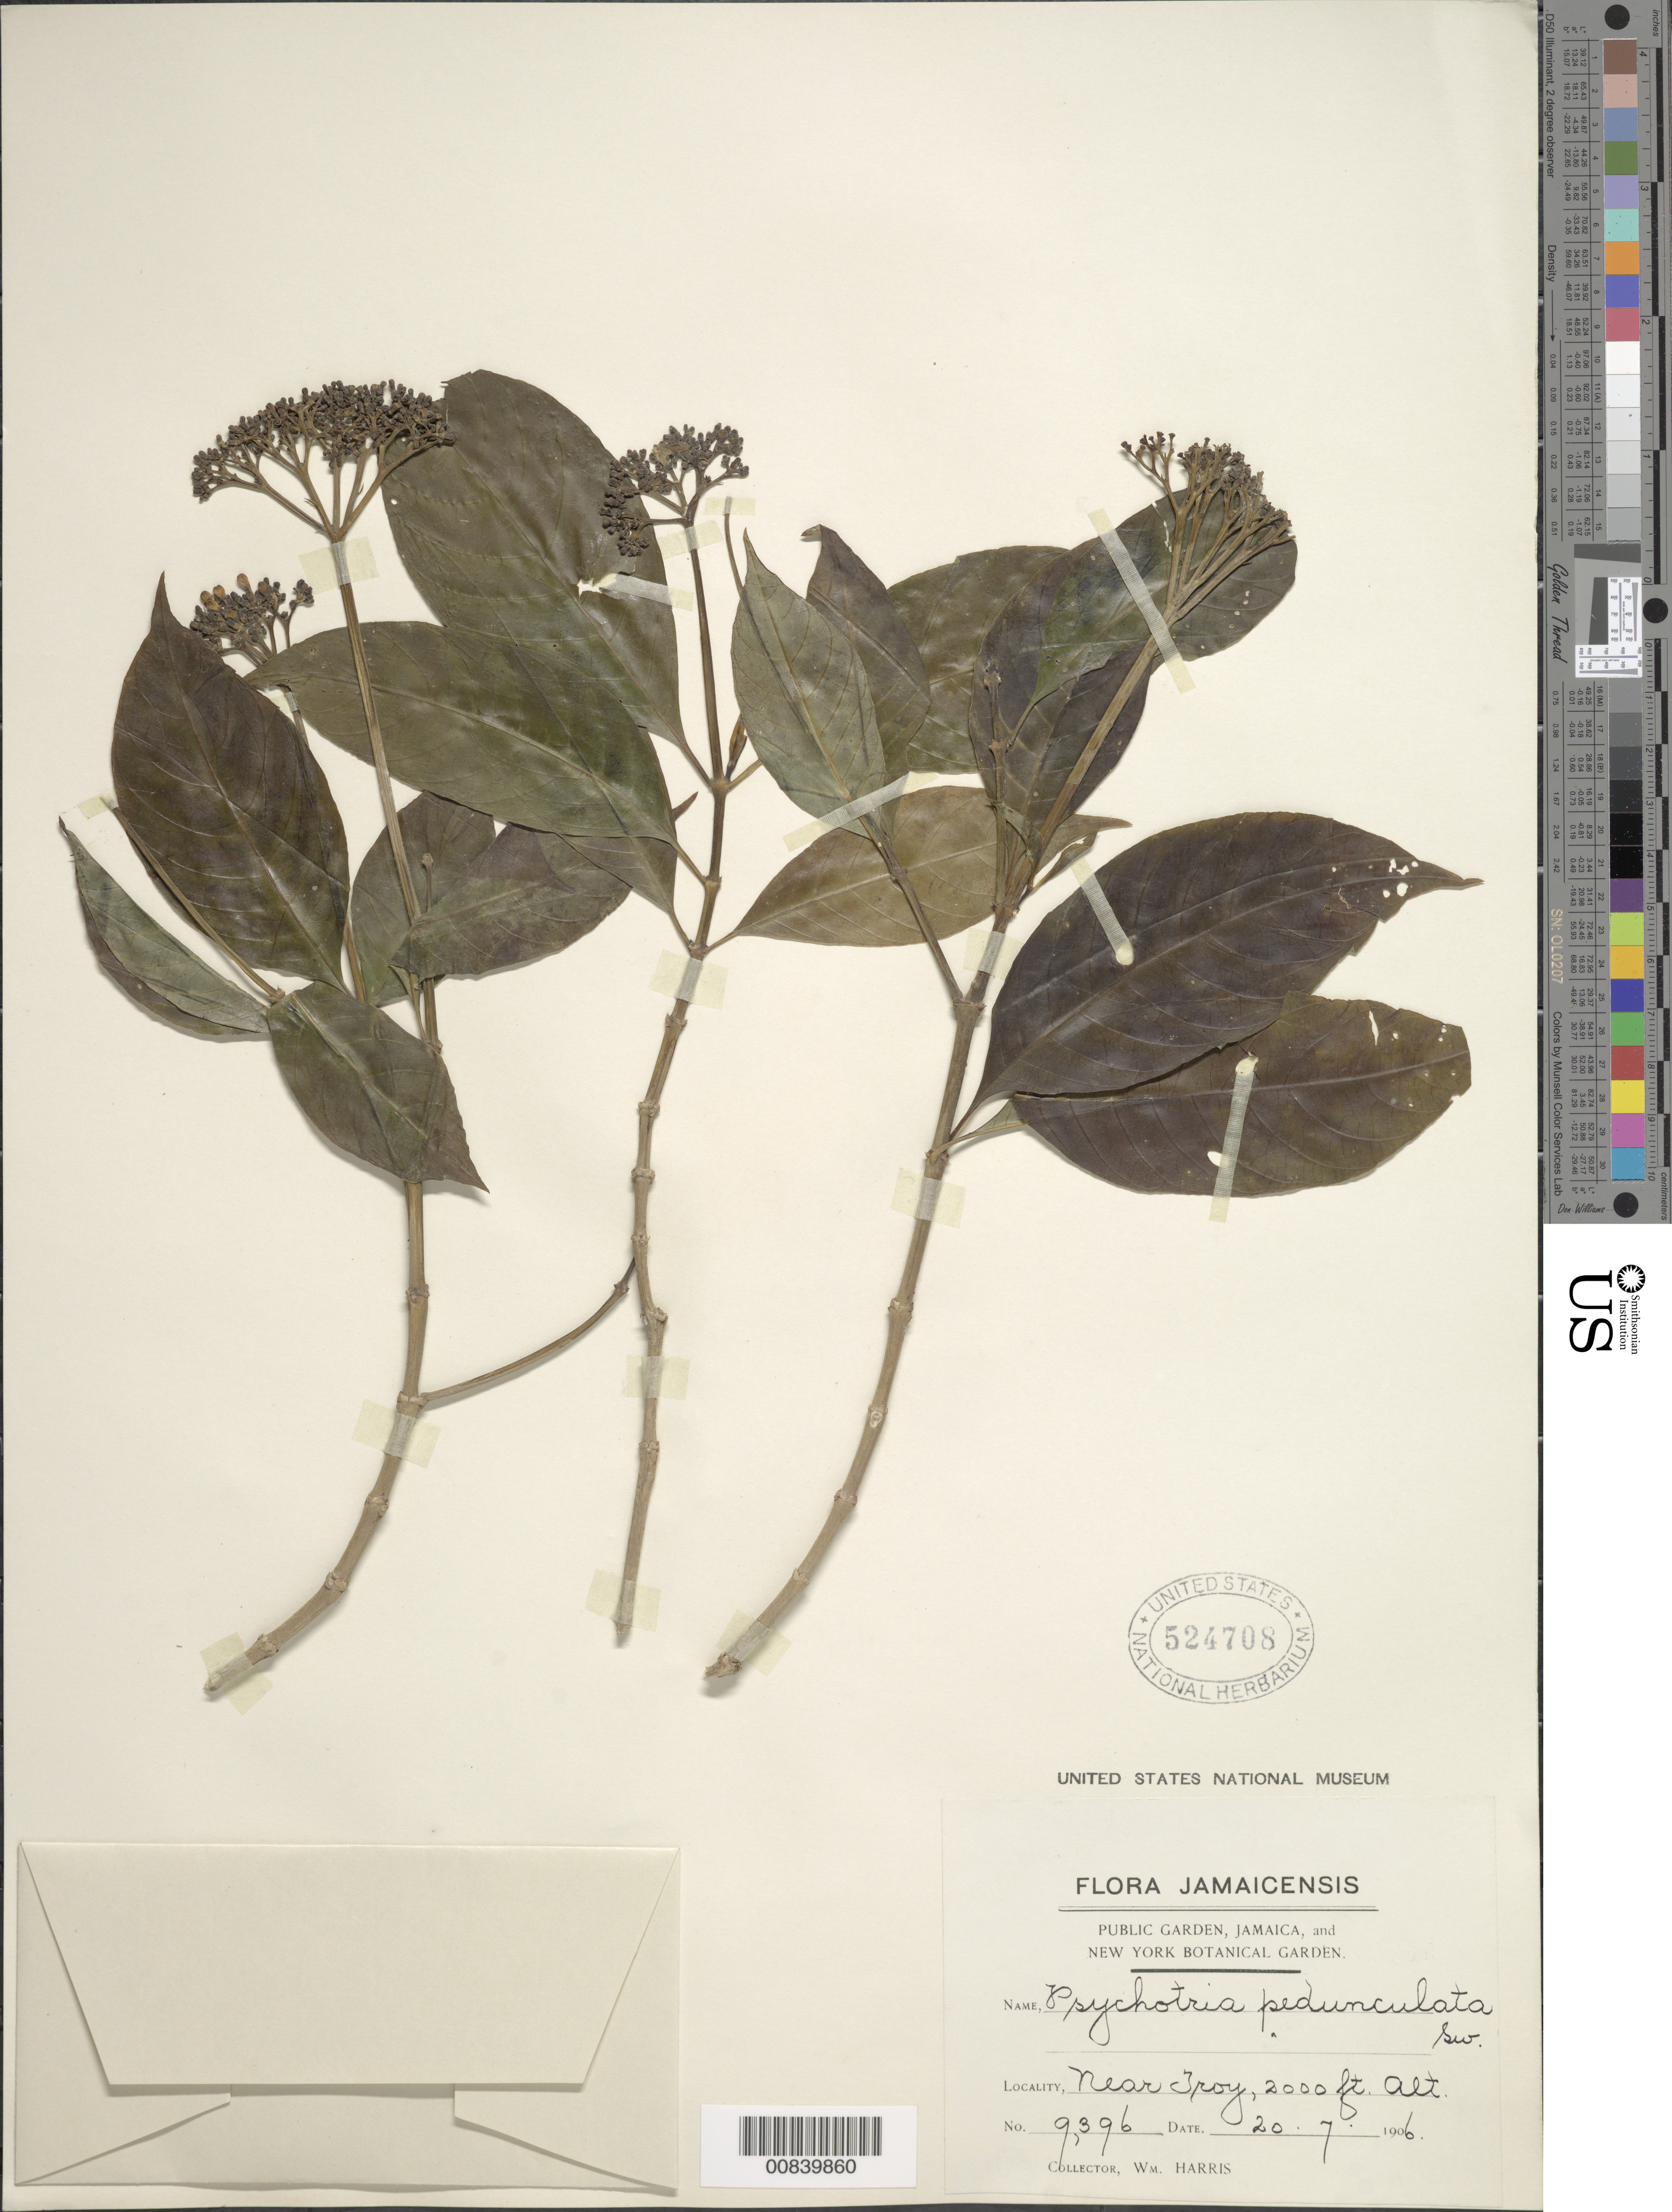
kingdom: Plantae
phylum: Tracheophyta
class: Magnoliopsida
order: Gentianales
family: Rubiaceae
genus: Psychotria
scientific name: Psychotria pendunculata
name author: Sw.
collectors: W. H. Harris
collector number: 9396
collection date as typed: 20 Jul 1906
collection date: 1906-07-20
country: Jamaica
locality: Near Troy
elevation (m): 610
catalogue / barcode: US 524708